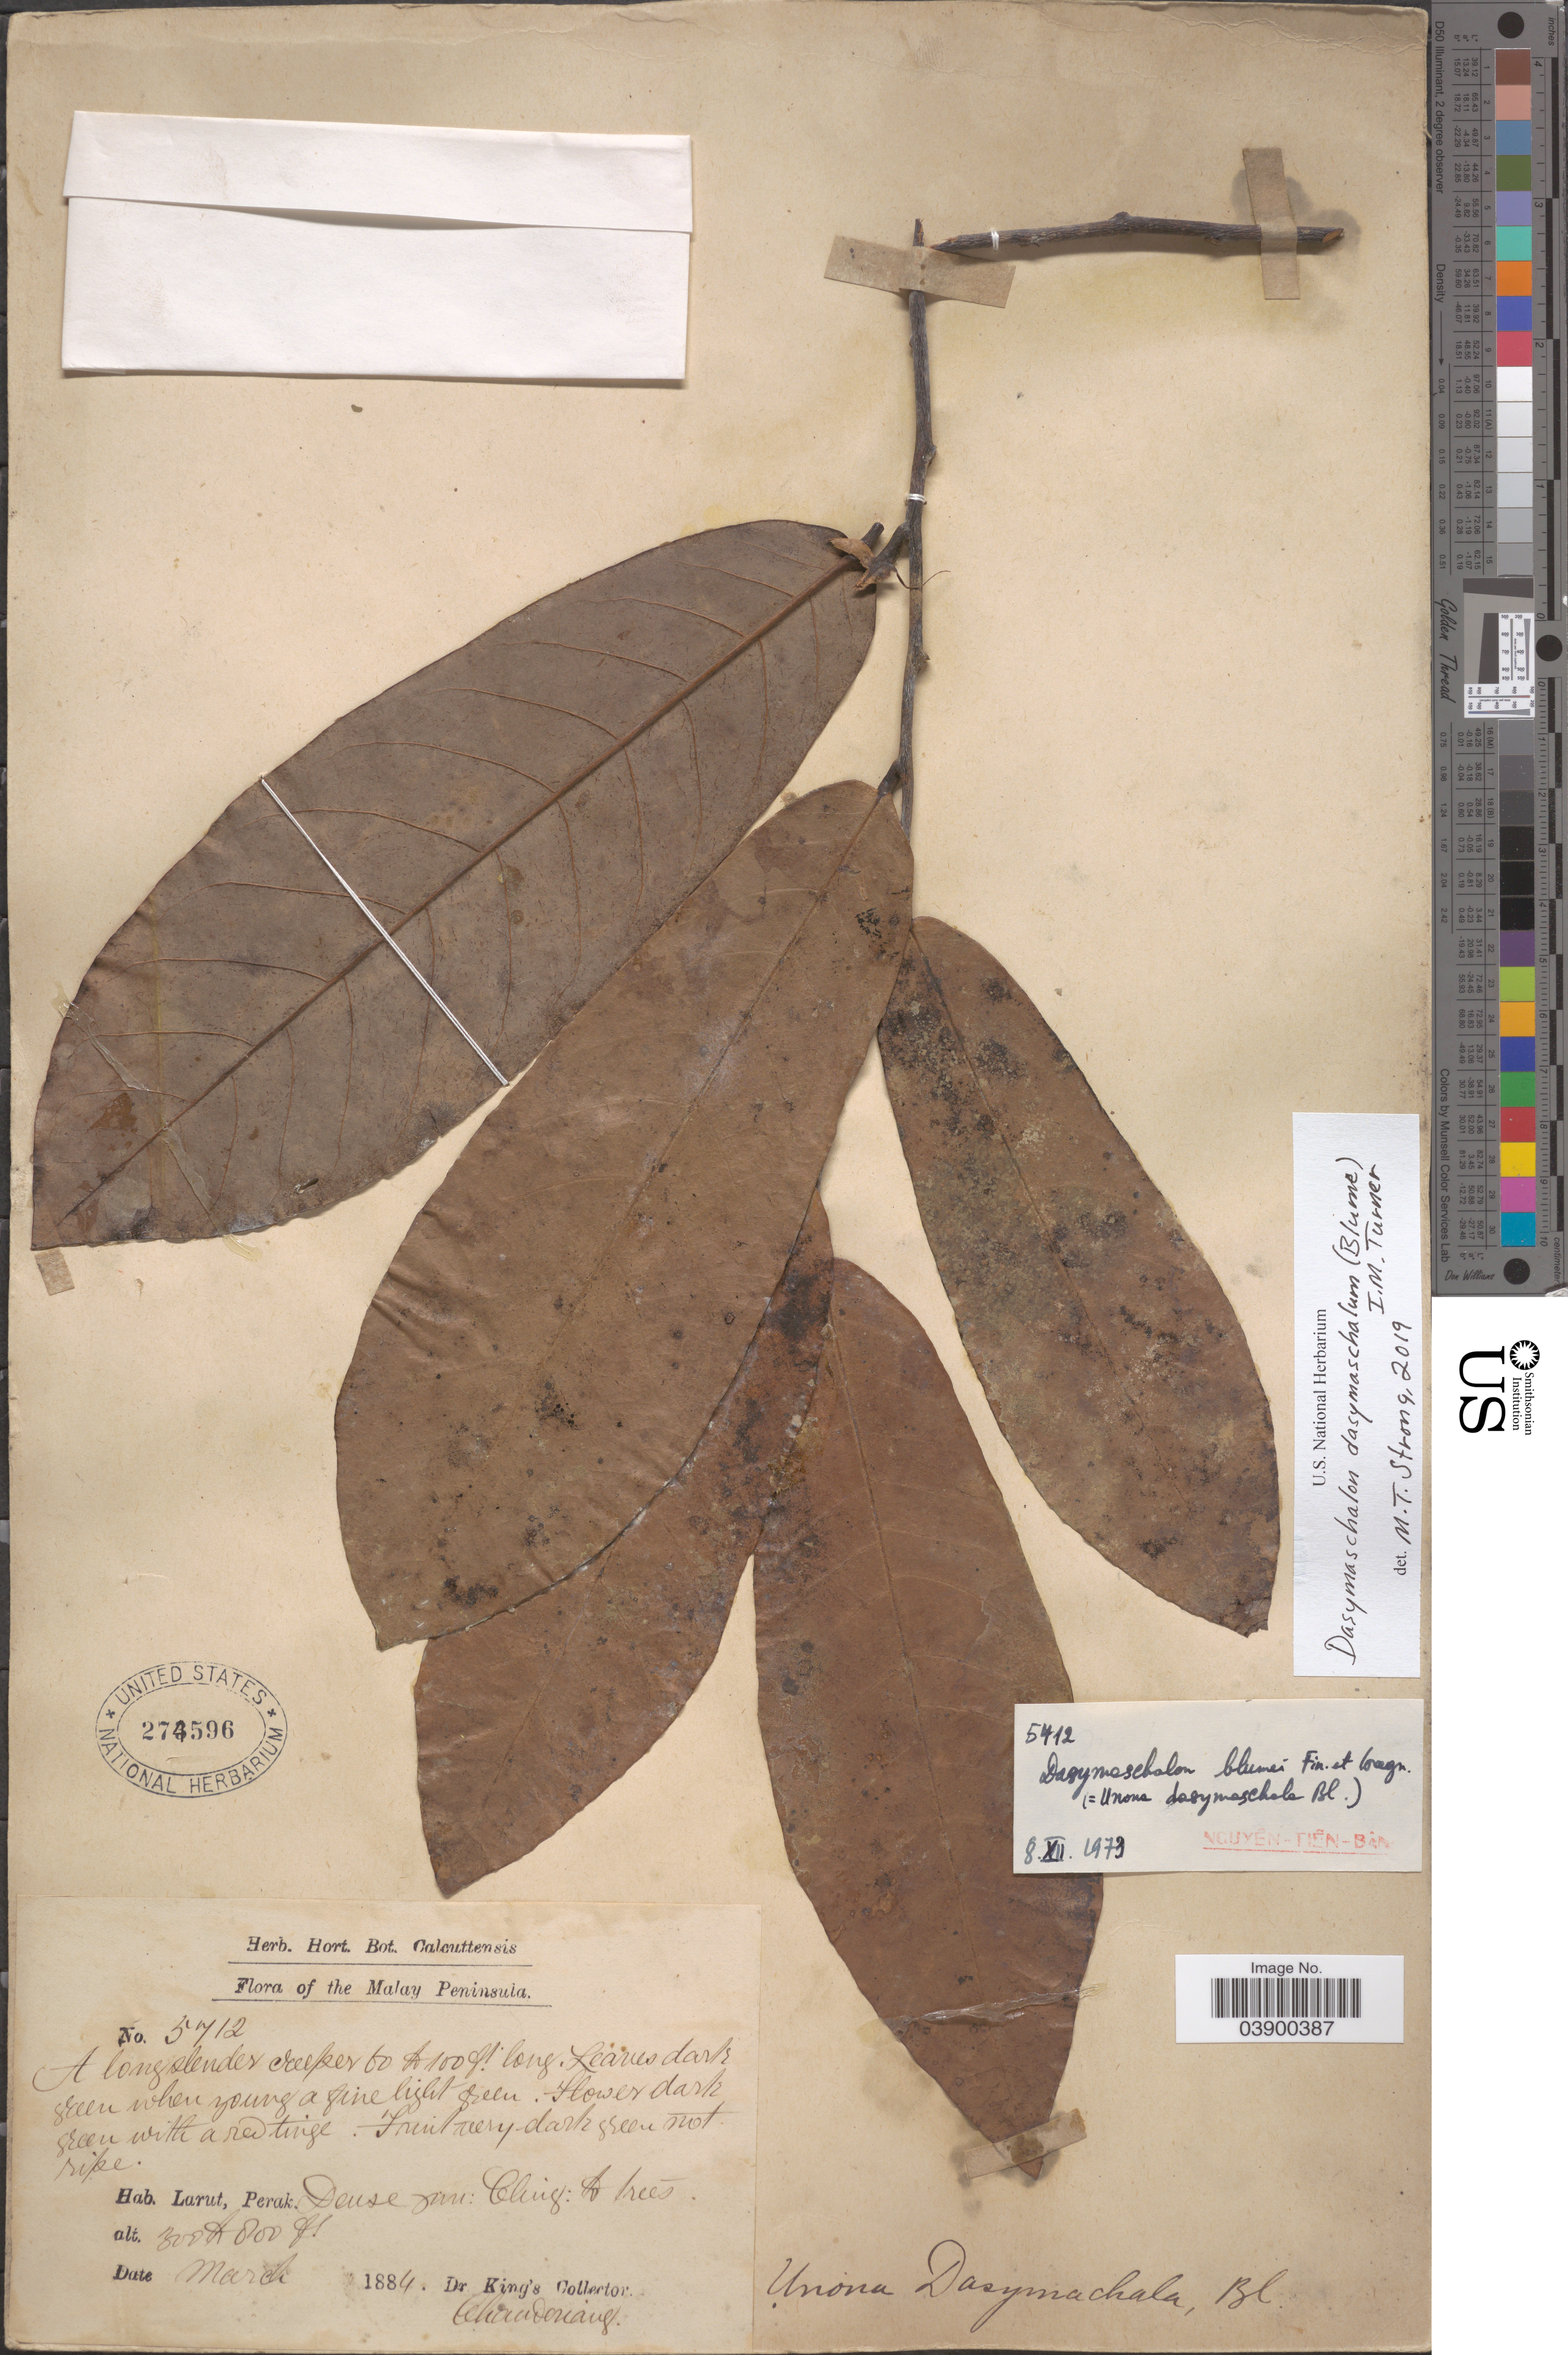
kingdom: Plantae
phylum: Tracheophyta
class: Magnoliopsida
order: Magnoliales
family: Annonaceae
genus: Dasymaschalon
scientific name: Dasymaschalon dasymaschalum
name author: (Blume) I.M. Turner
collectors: Dr. King's collector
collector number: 5712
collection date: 1884-03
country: Malaysia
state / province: Perak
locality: The Malay Peninsula. Larut, Perak. Dense jun. Cling to trees Chaaderiang [interpreted]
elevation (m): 91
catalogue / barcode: US 274596